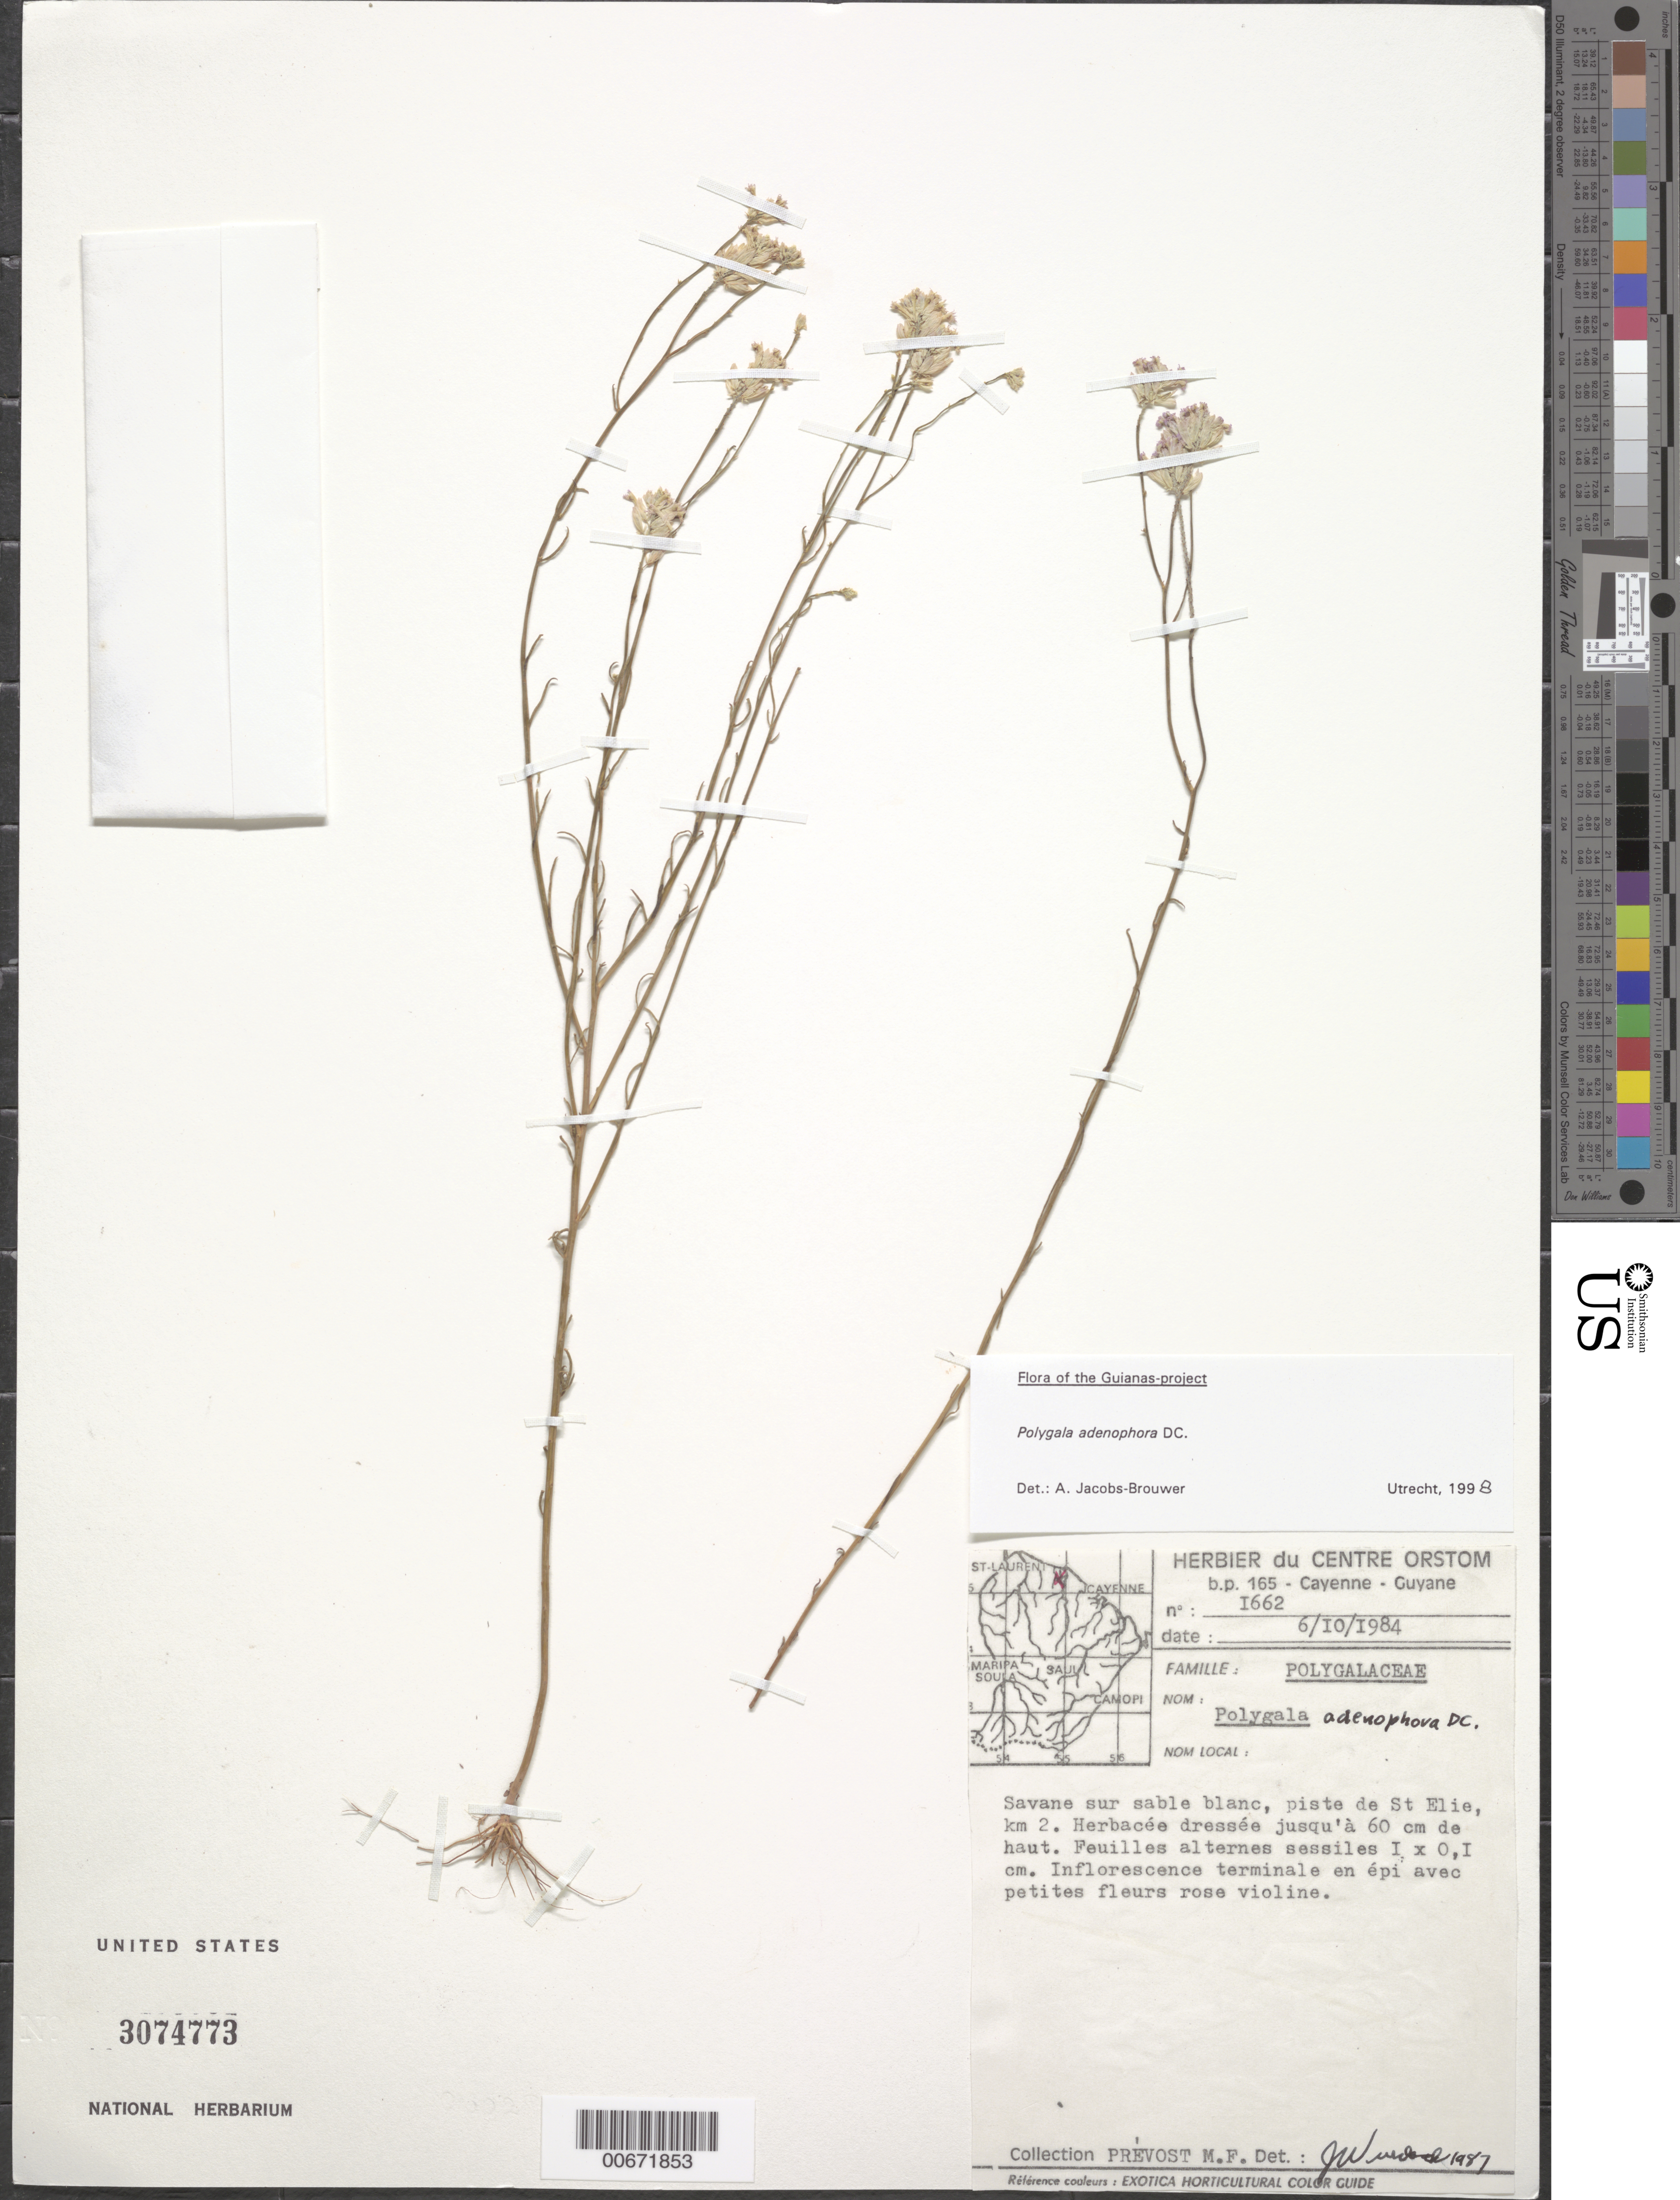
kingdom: Plantae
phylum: Tracheophyta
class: Magnoliopsida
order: Fabales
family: Polygalaceae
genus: Polygala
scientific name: Polygala adenophora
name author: DC.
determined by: Jacobs-Brouwer, A.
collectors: M.-F. Prévost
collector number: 1662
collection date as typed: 6-Oct-84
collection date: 1984-10-06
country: French Guiana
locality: Piste de Saint-Élie, pk. 2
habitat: Savanna, white sand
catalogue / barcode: US 3074773